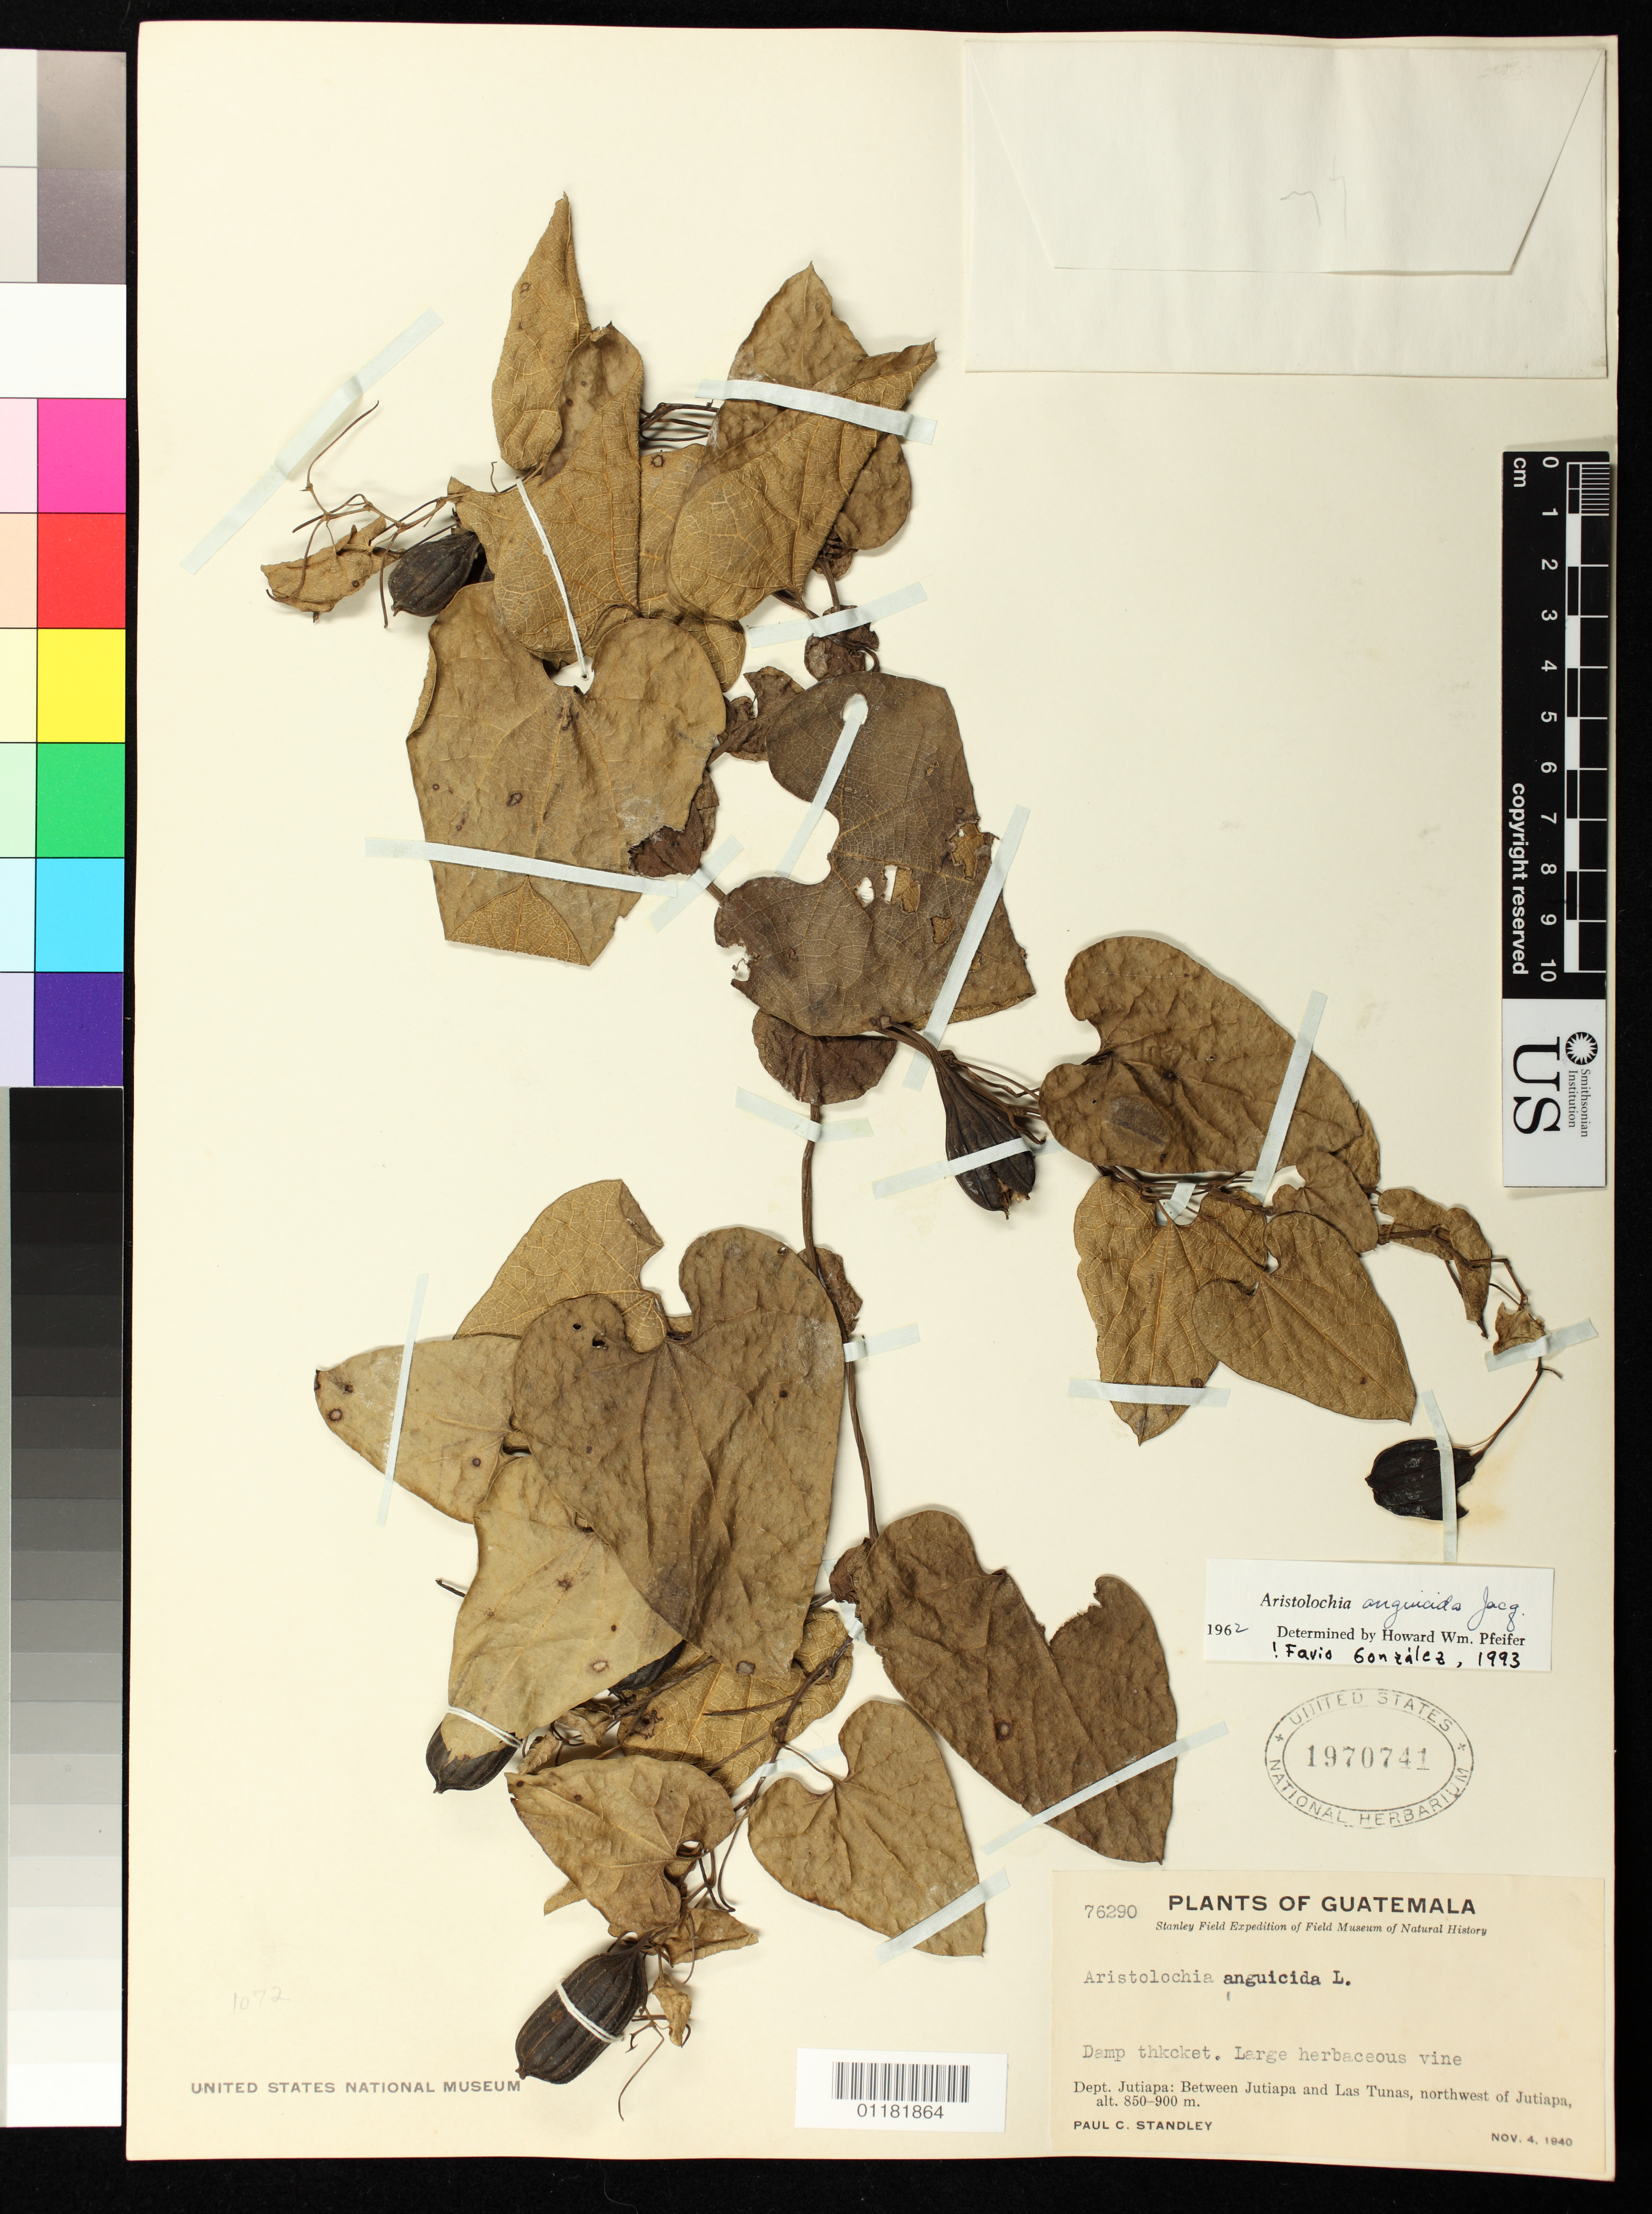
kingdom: Plantae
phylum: Tracheophyta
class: Magnoliopsida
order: Piperales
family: Aristolochiaceae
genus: Aristolochia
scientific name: Aristolochia anguicida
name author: Jacq.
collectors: P. C. Standley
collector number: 76290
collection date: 1940-11-04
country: Guatemala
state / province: Jutiapa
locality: Between Jutiapa and Las Tunas, northwest of Jutiapa.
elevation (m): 850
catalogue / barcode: US 1970741